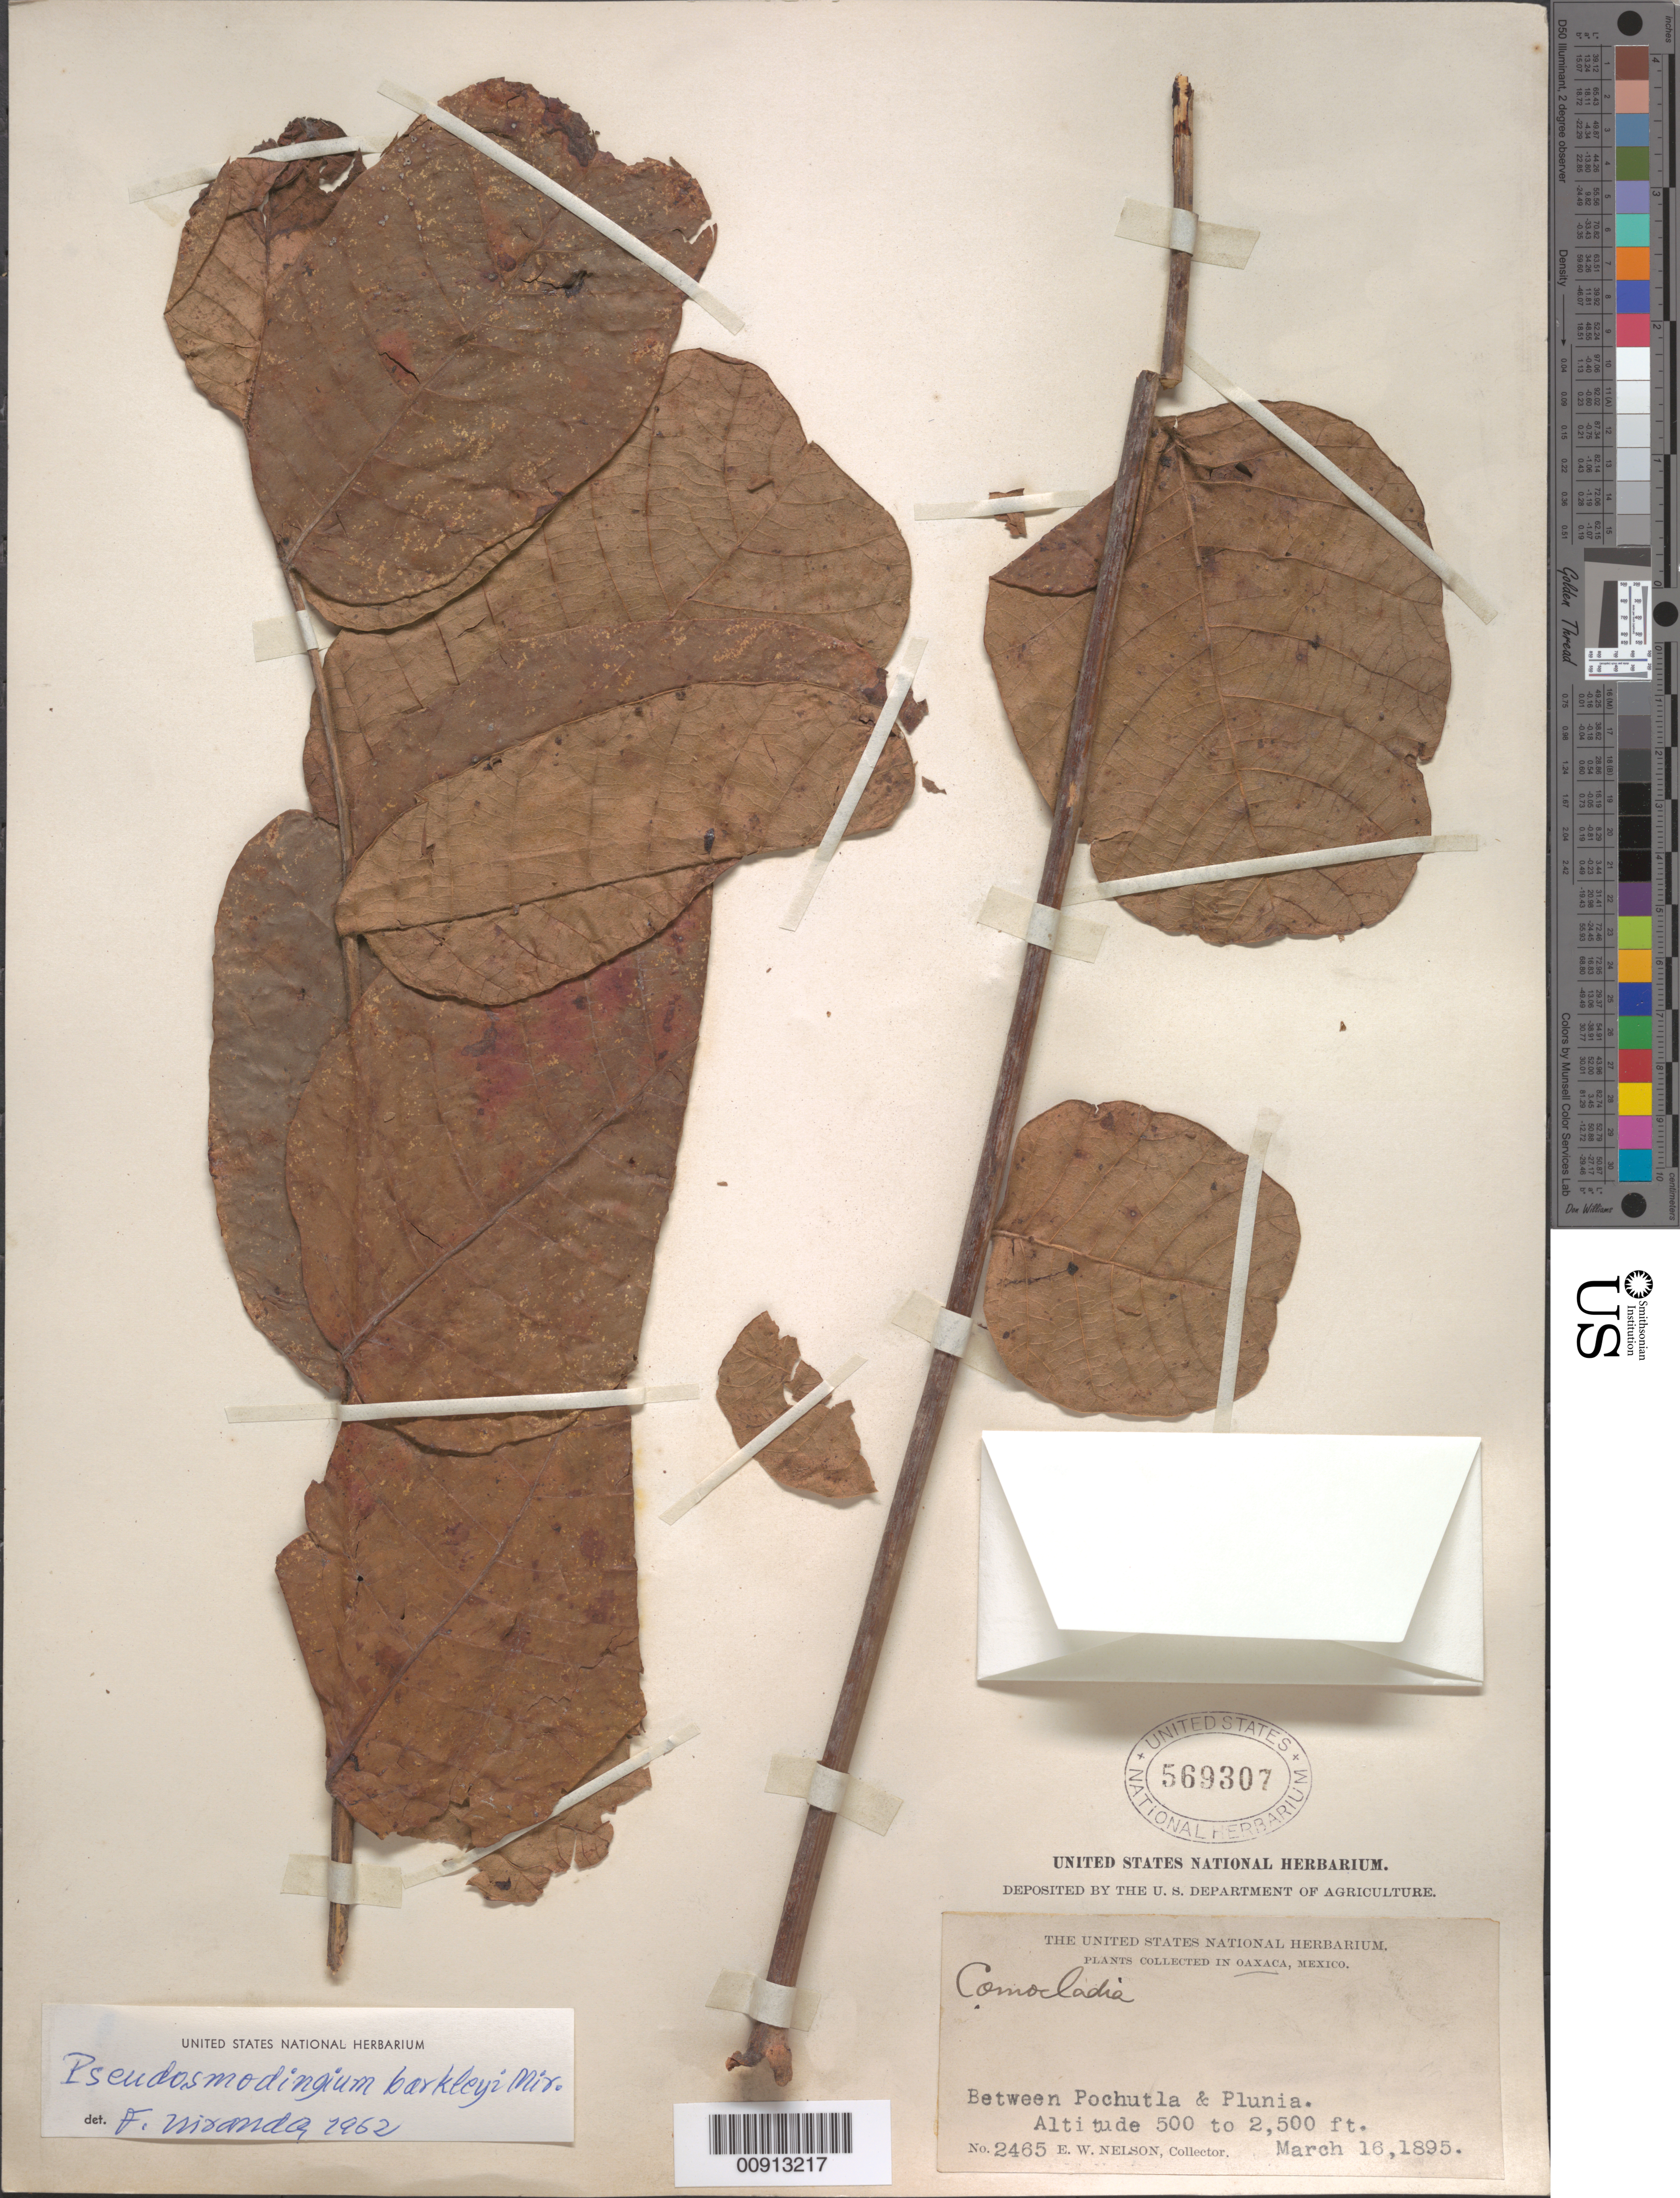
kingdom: Plantae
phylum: Tracheophyta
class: Magnoliopsida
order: Sapindales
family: Anacardiaceae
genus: Pseudosmodingium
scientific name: Pseudosmodingium barkleyi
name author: Miranda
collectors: E. W. Nelson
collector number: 2465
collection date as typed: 16 Mar 1895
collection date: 1895-03-16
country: Mexico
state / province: Oaxaca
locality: Between Pochutla & Plunia.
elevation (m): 152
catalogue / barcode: US 569307